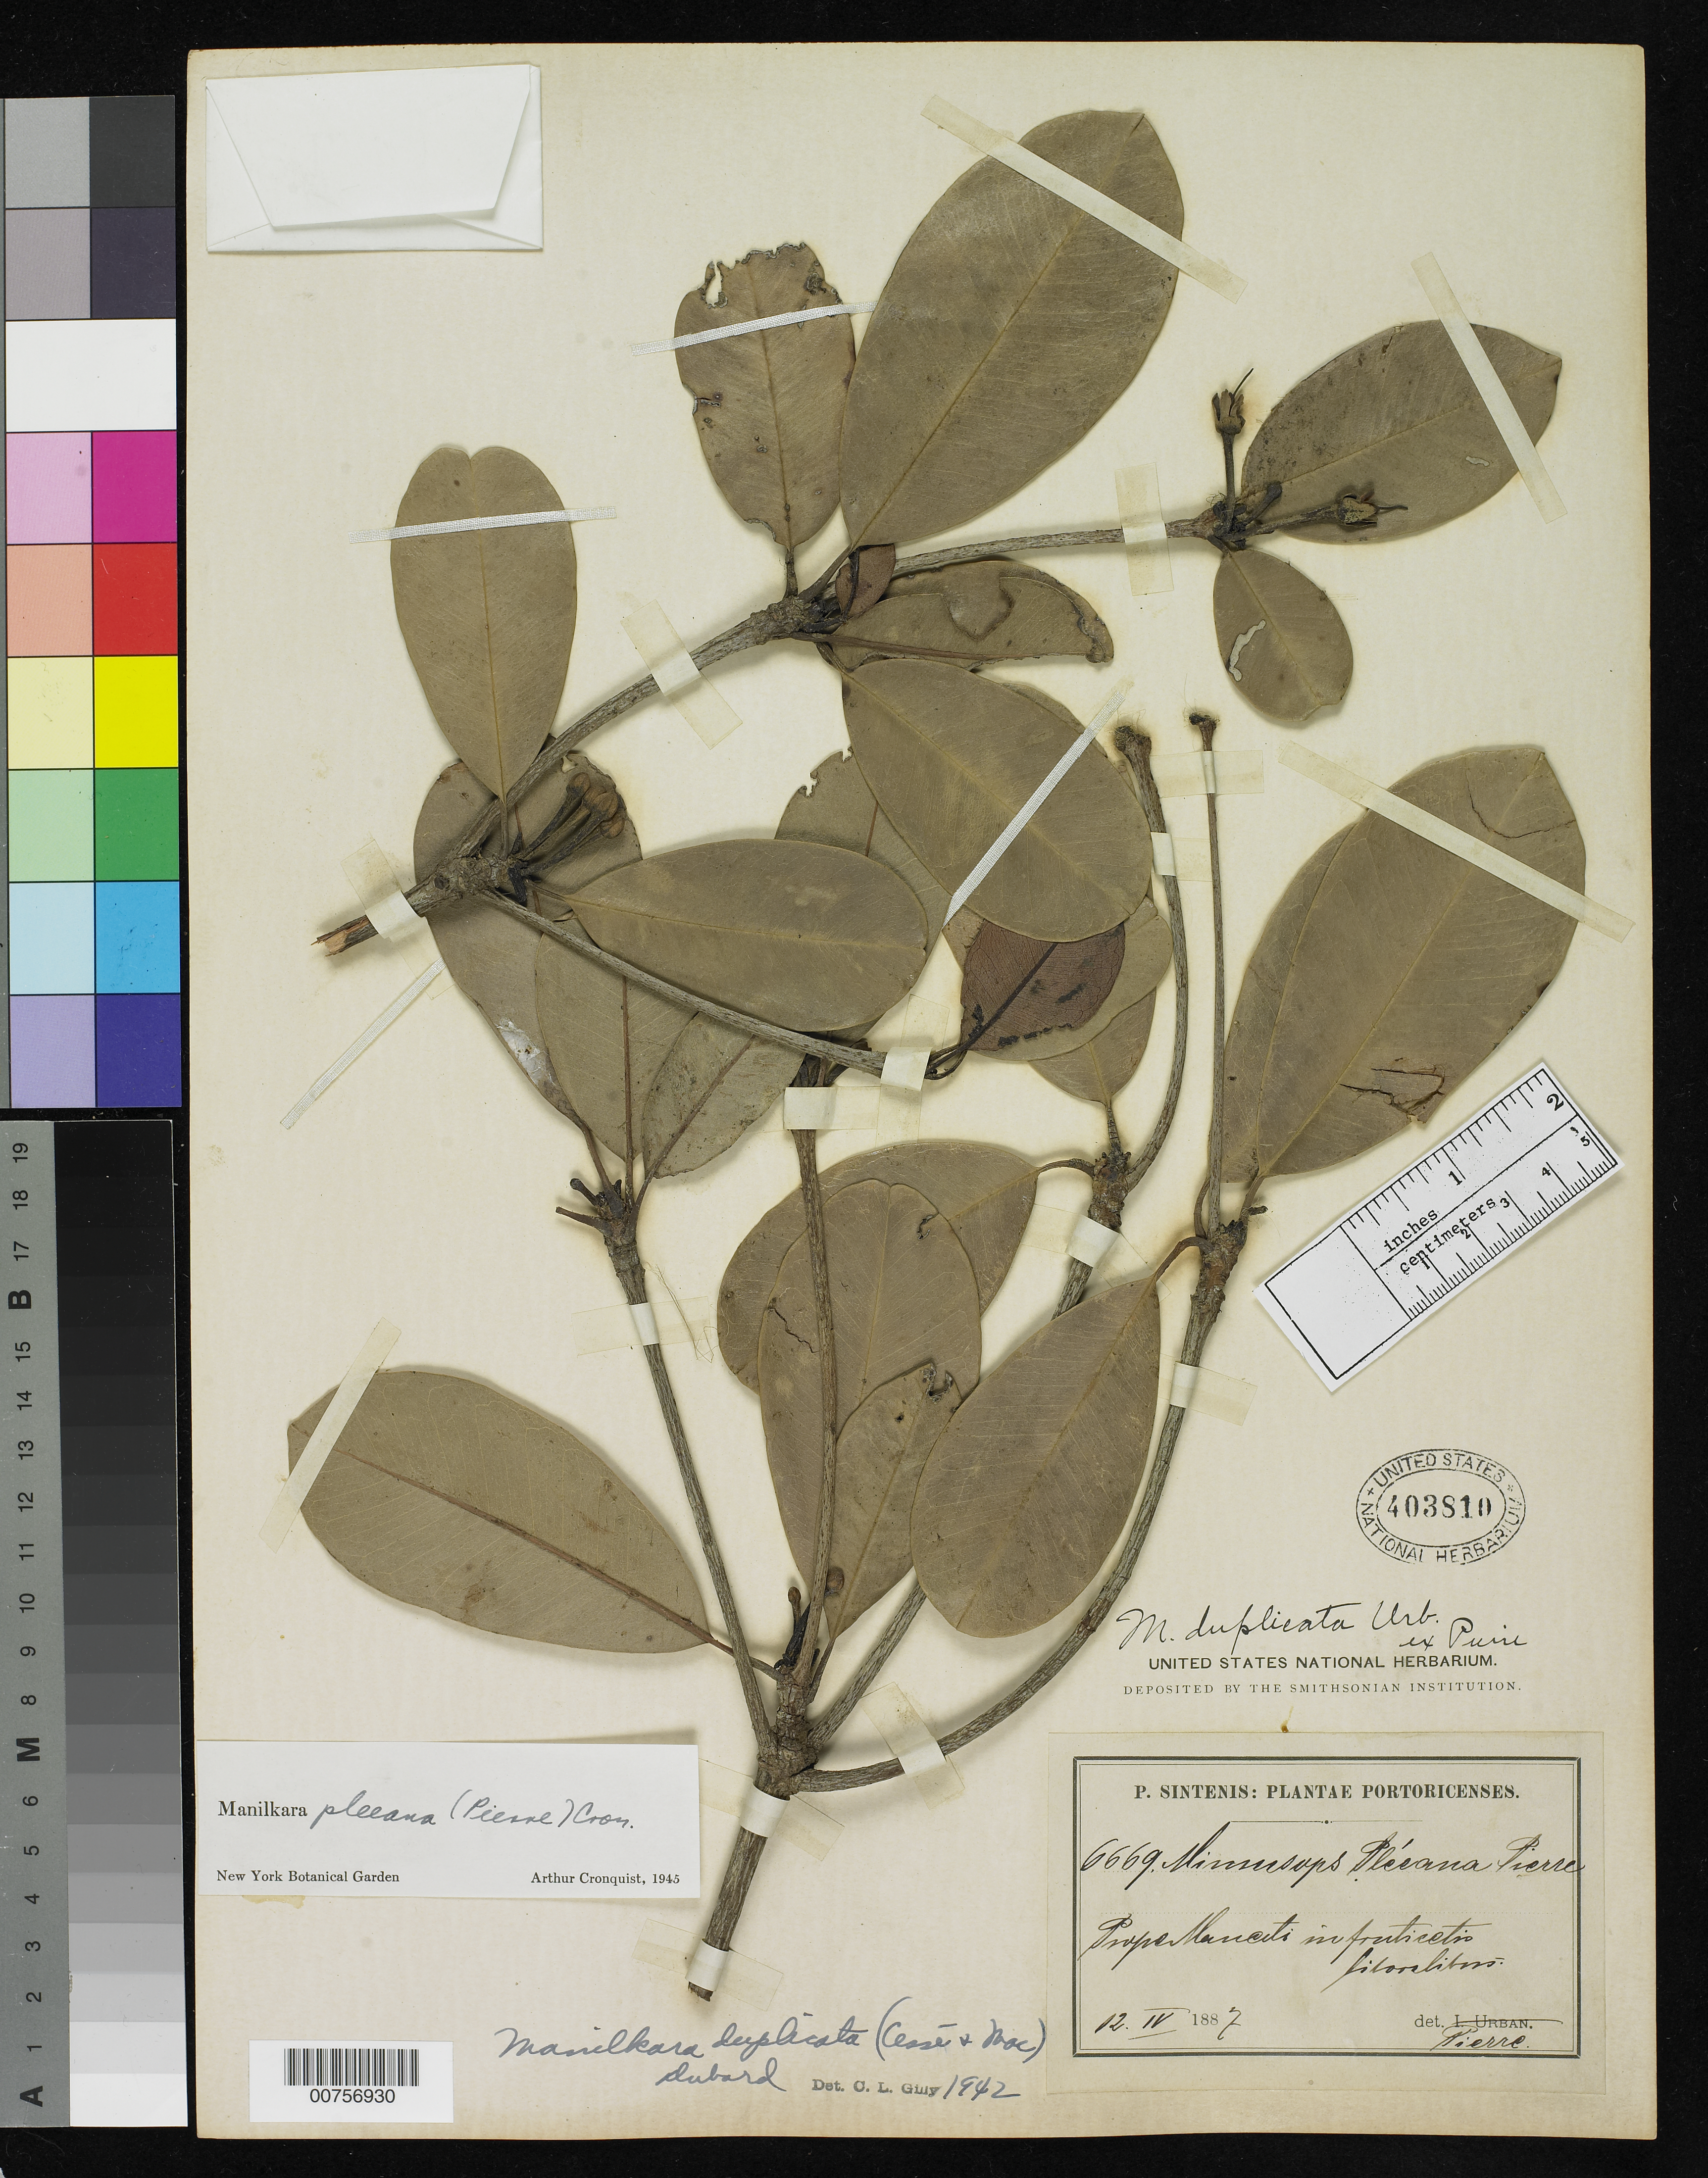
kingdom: Plantae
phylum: Tracheophyta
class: Magnoliopsida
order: Ericales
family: Sapotaceae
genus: Manilkara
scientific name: Manilkara pleeana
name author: (Pierre ex Baill.) Cronq.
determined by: Cronquist, A. J.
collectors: P. Sintenis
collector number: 6669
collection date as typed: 12 Apr 1887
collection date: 1887-04-12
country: Puerto Rico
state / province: Manatí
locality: Prope Manati in fruticetis litoralibus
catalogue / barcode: US 403810